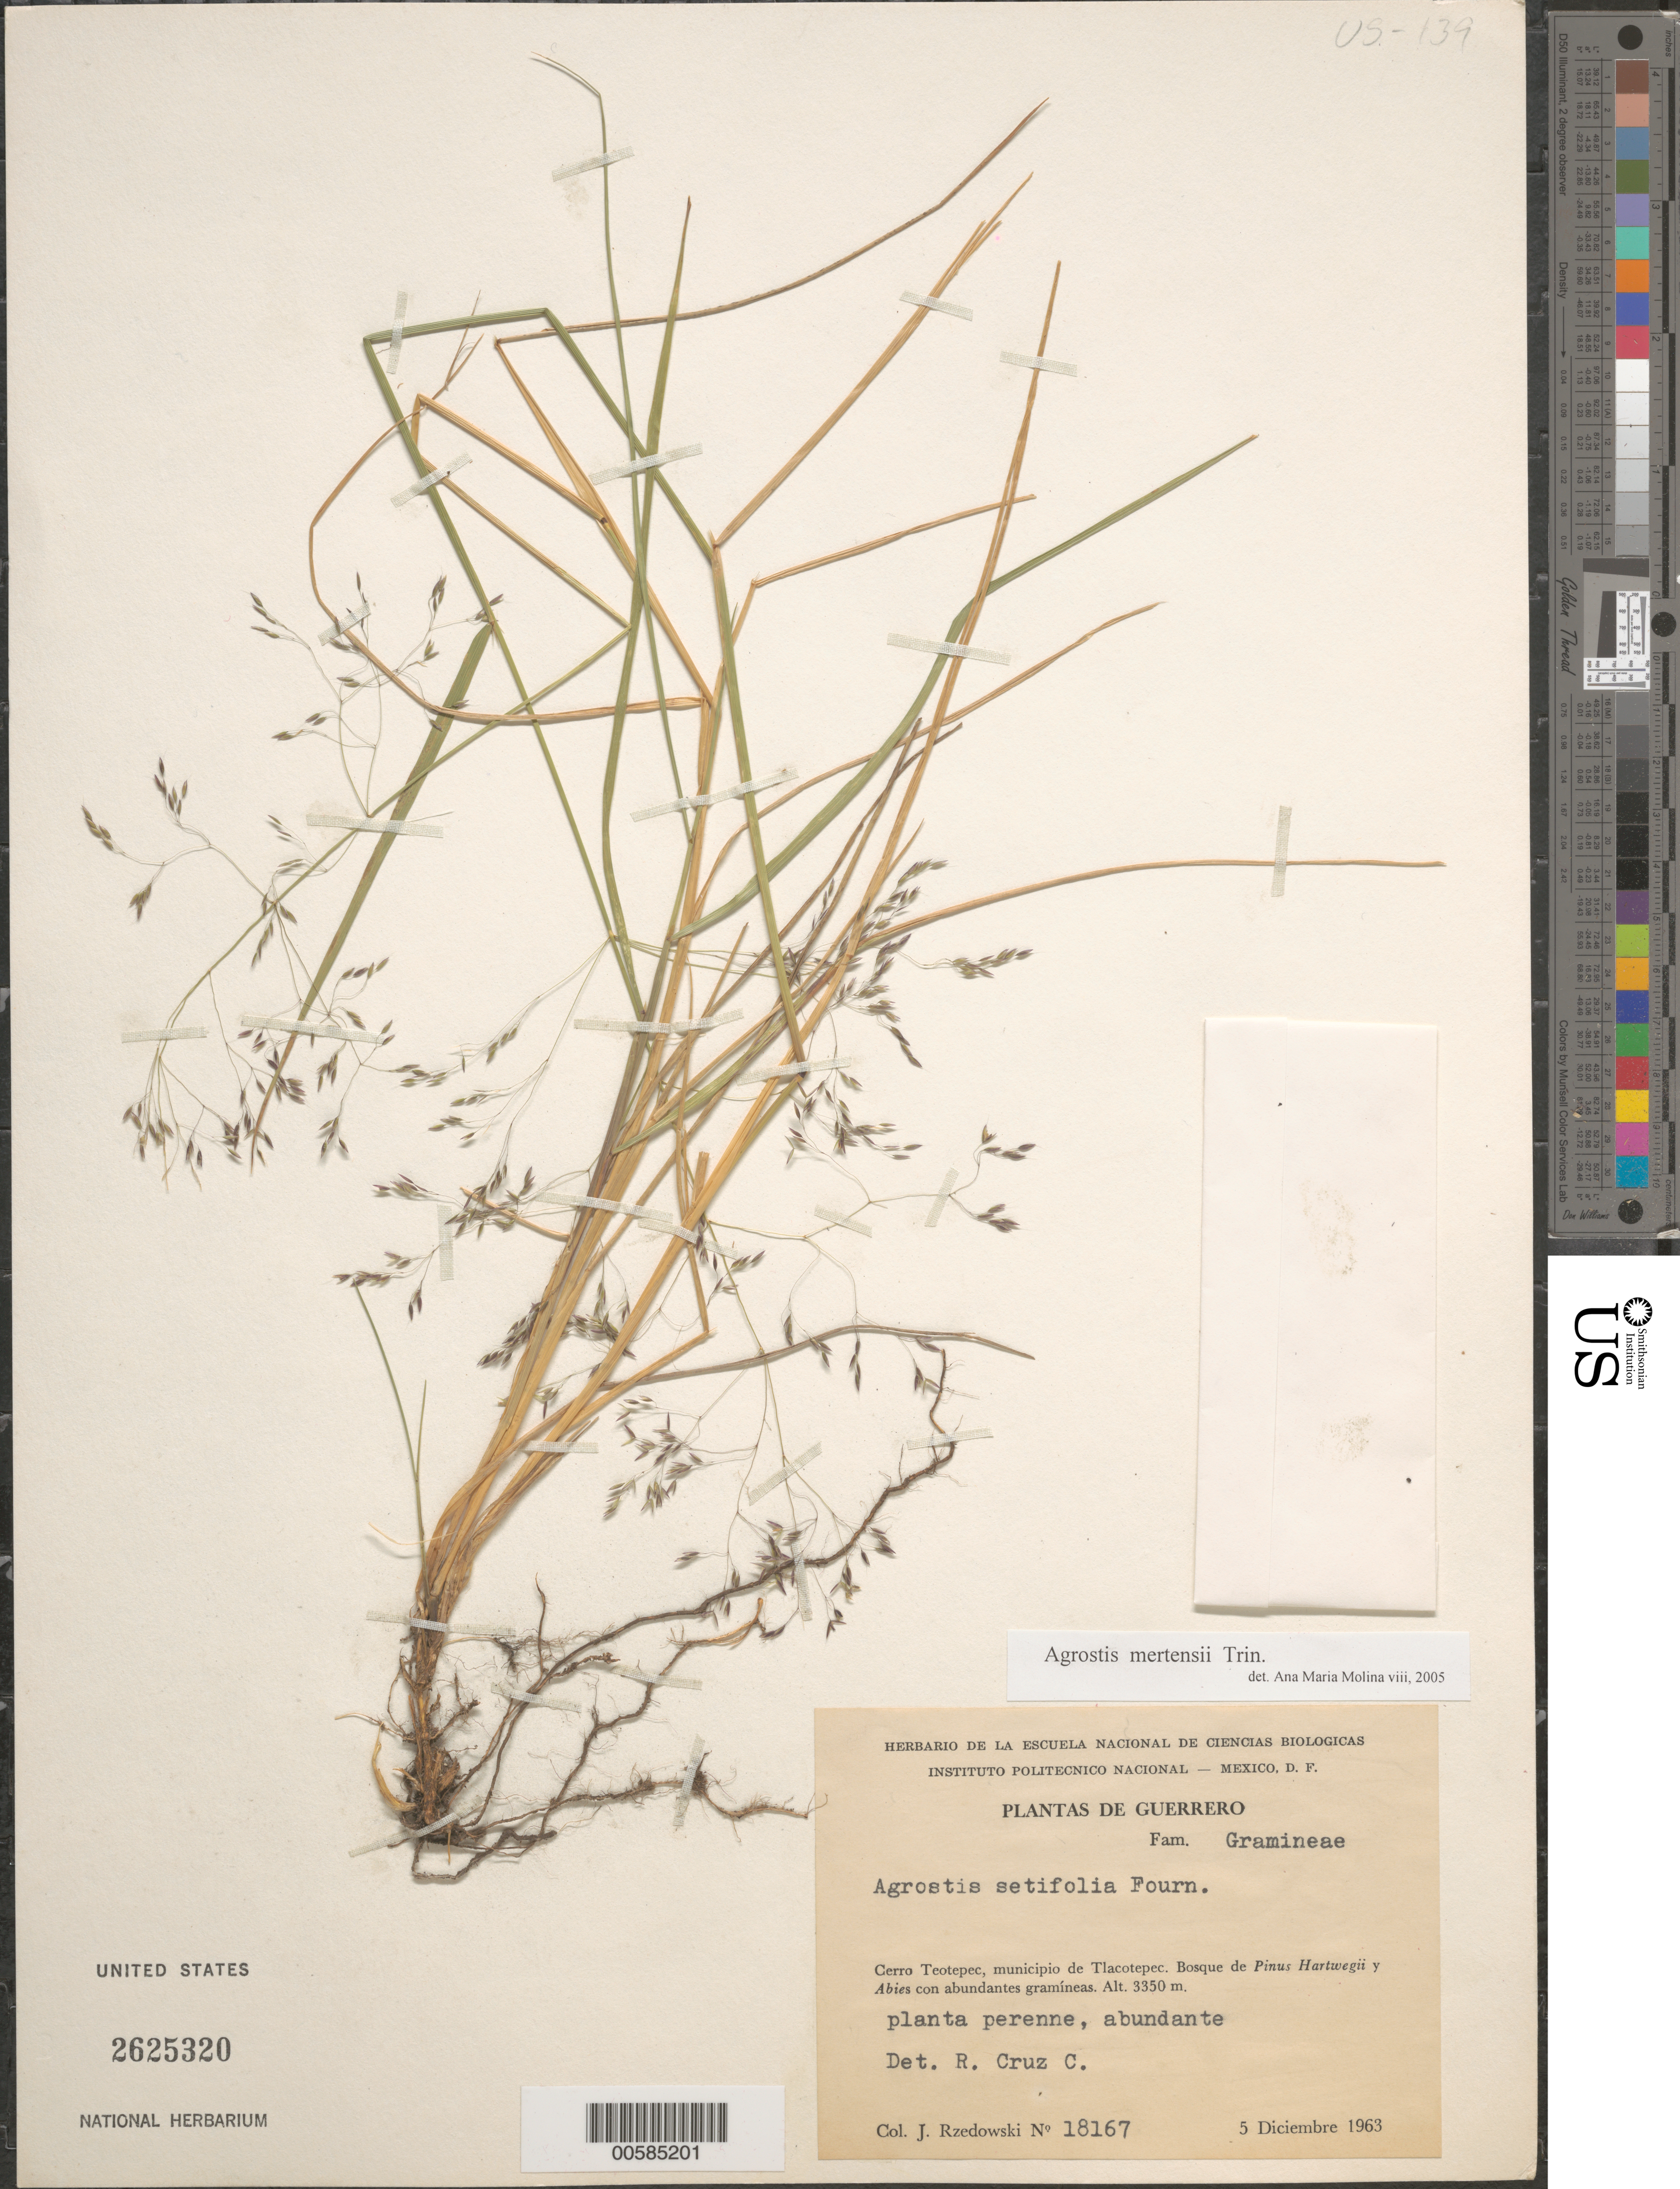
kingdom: Plantae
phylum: Tracheophyta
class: Liliopsida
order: Poales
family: Poaceae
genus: Agrostis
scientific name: Agrostis mertensii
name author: Trin.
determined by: Cruz-C., R.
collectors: J. Rzedowski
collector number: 18167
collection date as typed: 5 Dec 1963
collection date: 1963-12-05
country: Mexico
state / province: Guerrero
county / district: Tlacotepec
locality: Cerro Teotepec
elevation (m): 3350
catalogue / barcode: US 2625320